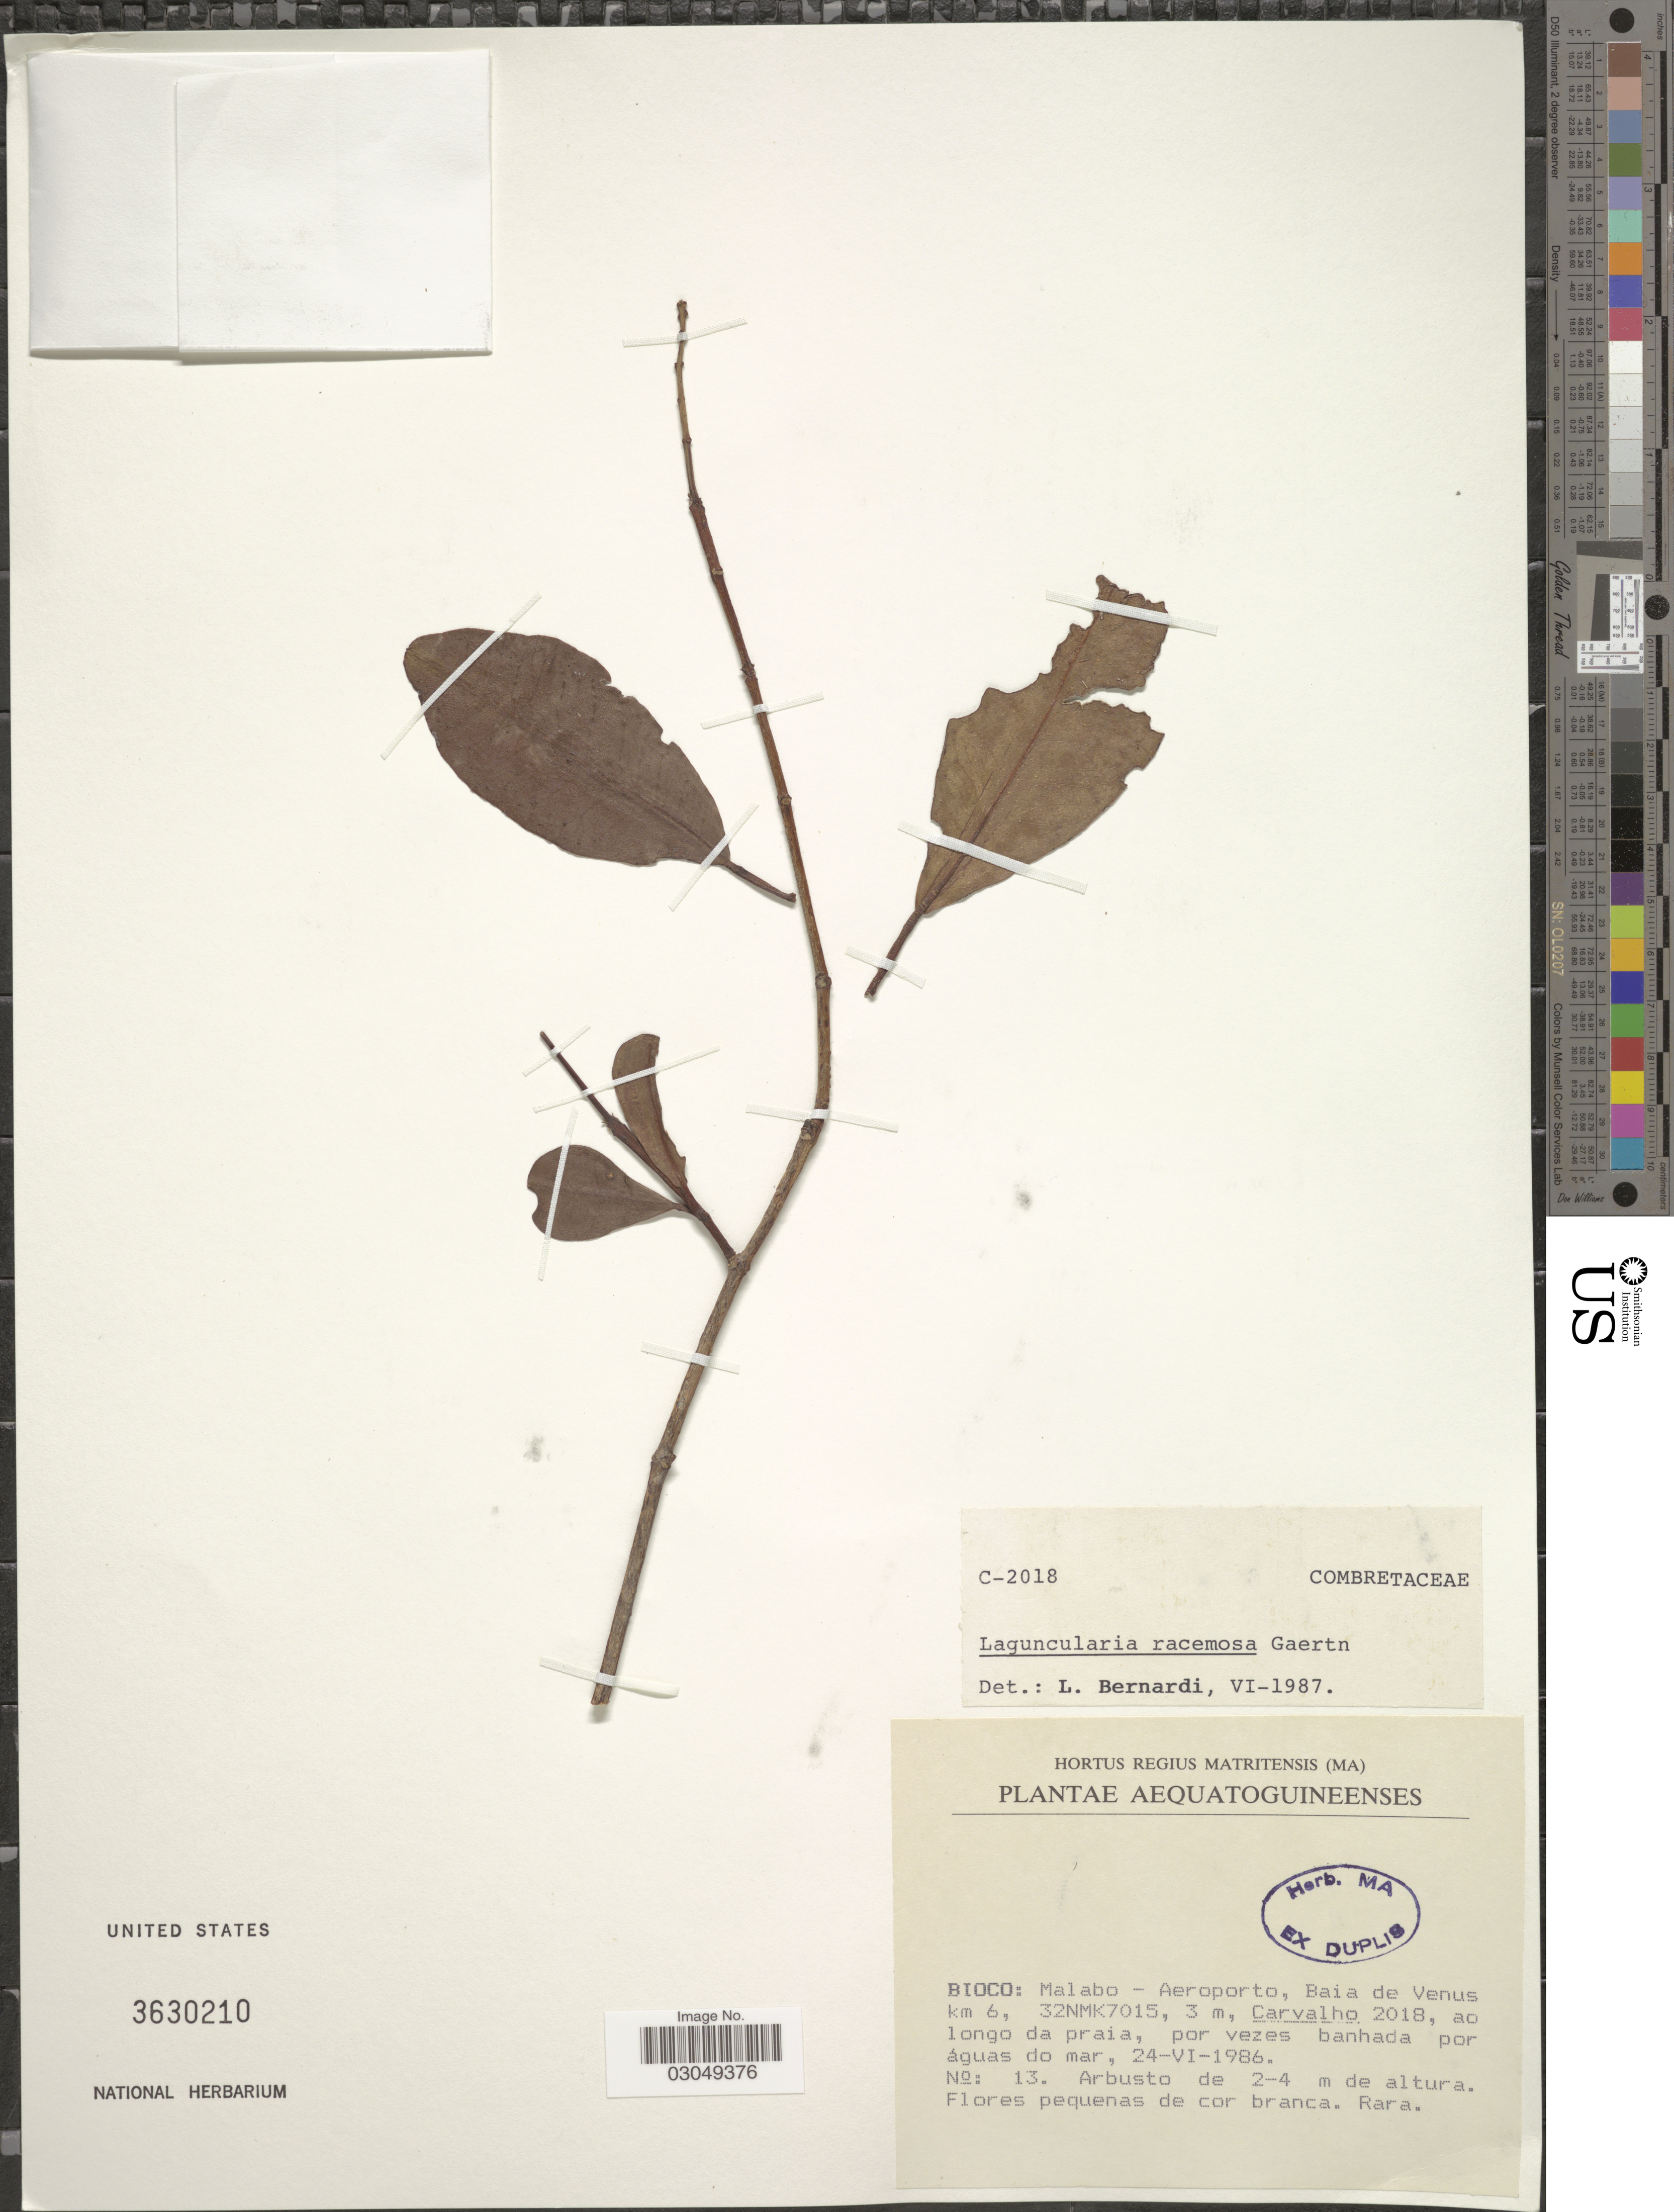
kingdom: Plantae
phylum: Tracheophyta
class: Magnoliopsida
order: Myrtales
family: Combretaceae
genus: Laguncularia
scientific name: Laguncularia racemosa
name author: (L.) C.F. Gaertn.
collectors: Carvalho, --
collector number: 2018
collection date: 1986-06-24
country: Equatorial Guinea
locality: Aequatoguineenses. Bioco: Malabo - Aeroporto, Baia de Venus km 6, 32NMK7015.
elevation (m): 3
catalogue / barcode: US 3630210